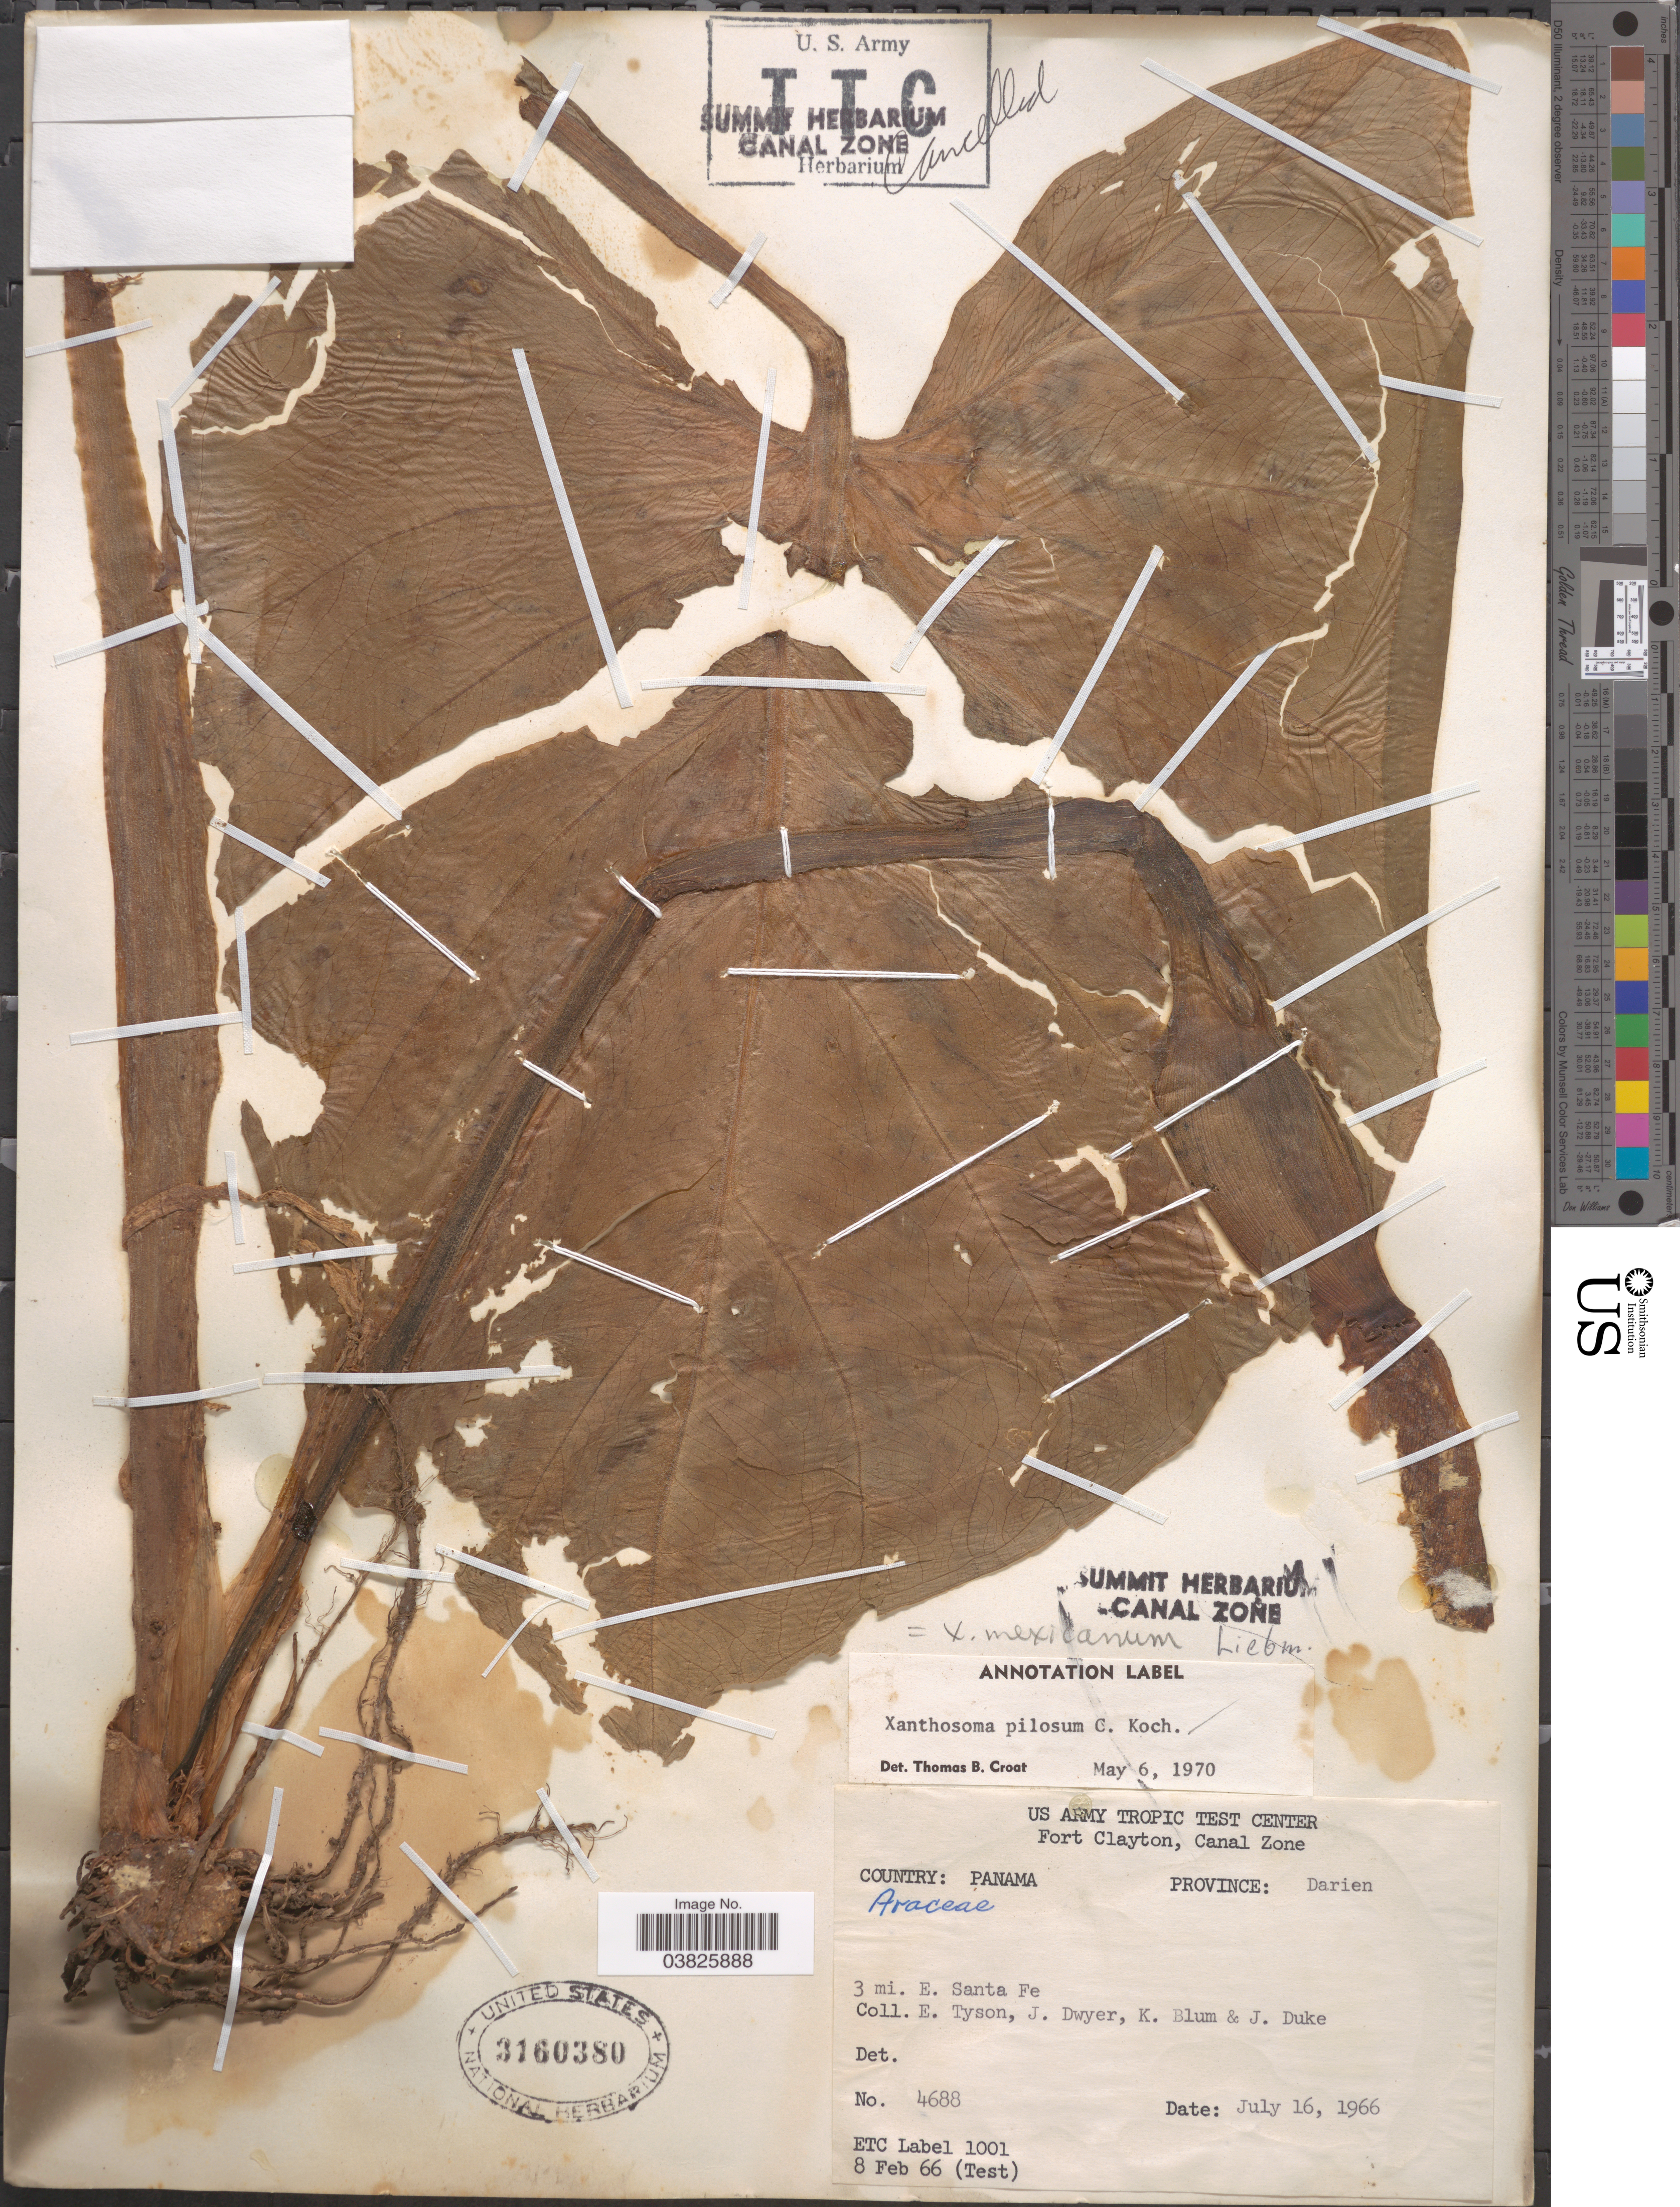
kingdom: Plantae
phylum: Tracheophyta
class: Liliopsida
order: Alismatales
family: Araceae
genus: Xanthosoma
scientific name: Xanthosoma mexicanum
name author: Liebm.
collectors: E. Tyson, J. Dwyer, K. Blum & J. Duke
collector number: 4688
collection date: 1966-07-16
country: Panama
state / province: Darien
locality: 3 mi. E. Santa Fe.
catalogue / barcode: US 3160380